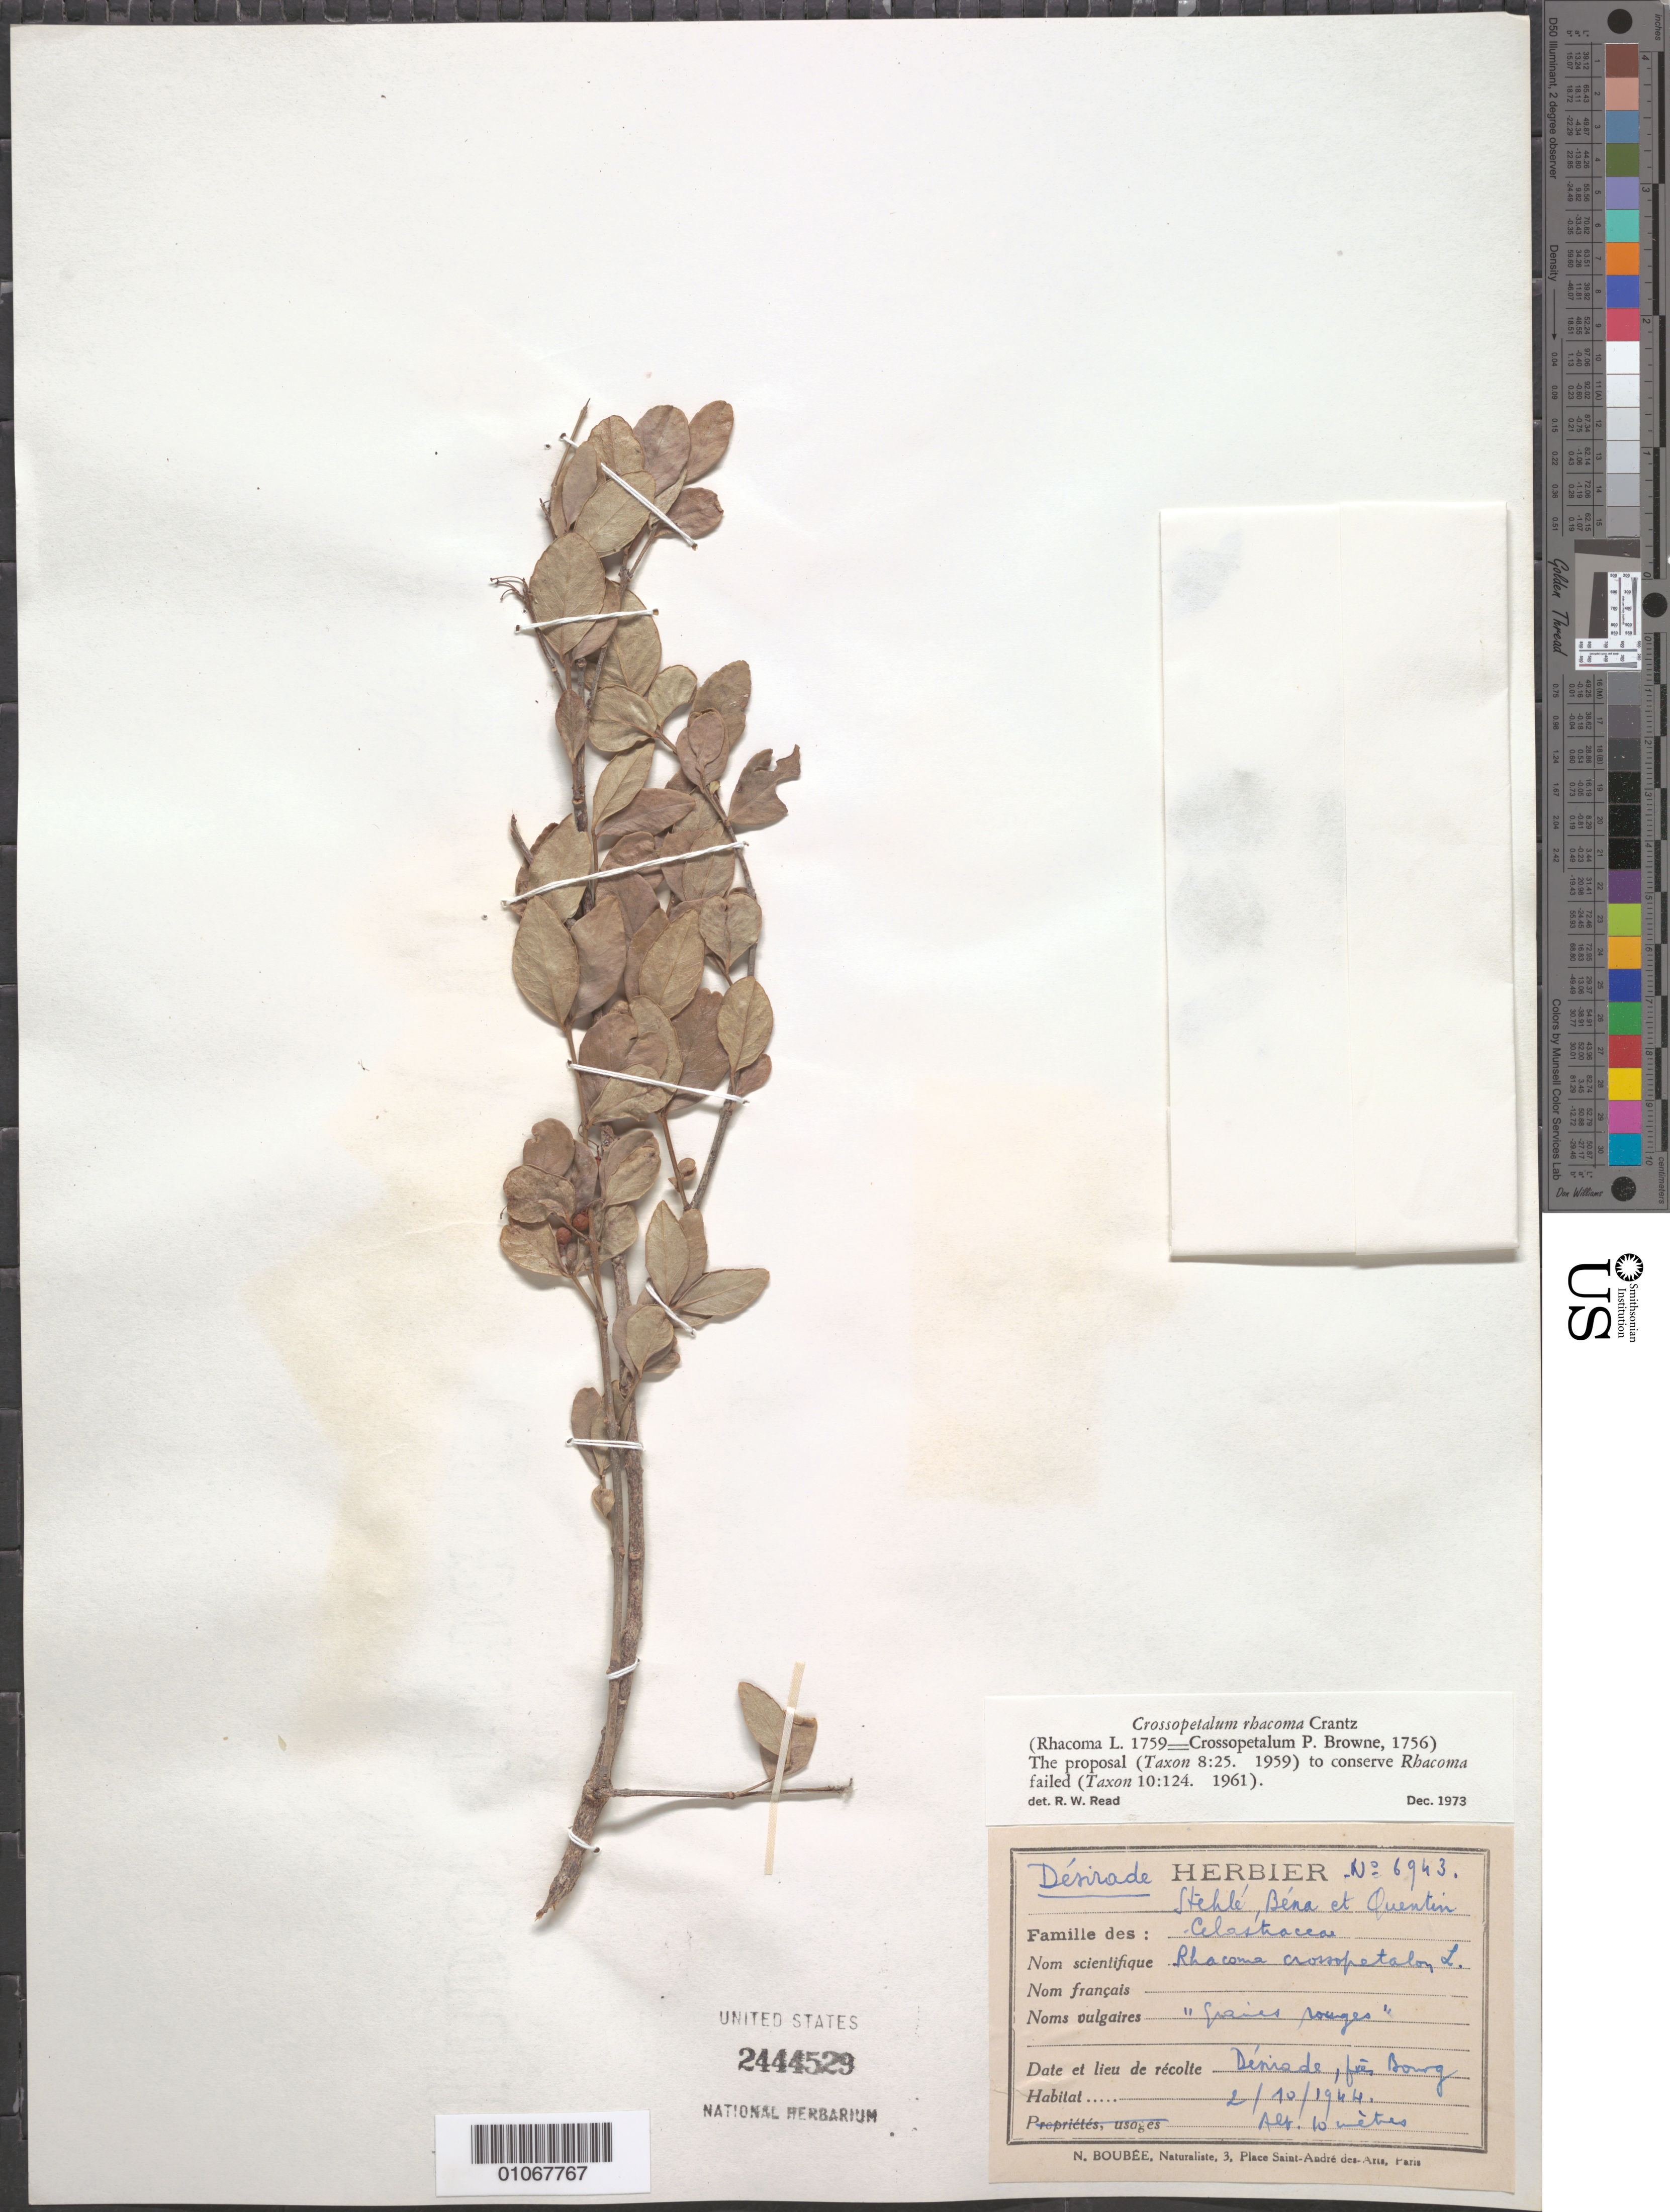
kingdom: Plantae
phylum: Tracheophyta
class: Magnoliopsida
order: Celastrales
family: Celastraceae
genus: Crossopetalum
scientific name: Crossopetalum rhacoma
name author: Crantz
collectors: H. Stehlé, R. Béna & R. Quentin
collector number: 6943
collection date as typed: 02 Oct 1944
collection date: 1944-10-02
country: Guadeloupe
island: La Désirade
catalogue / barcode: US 2444529